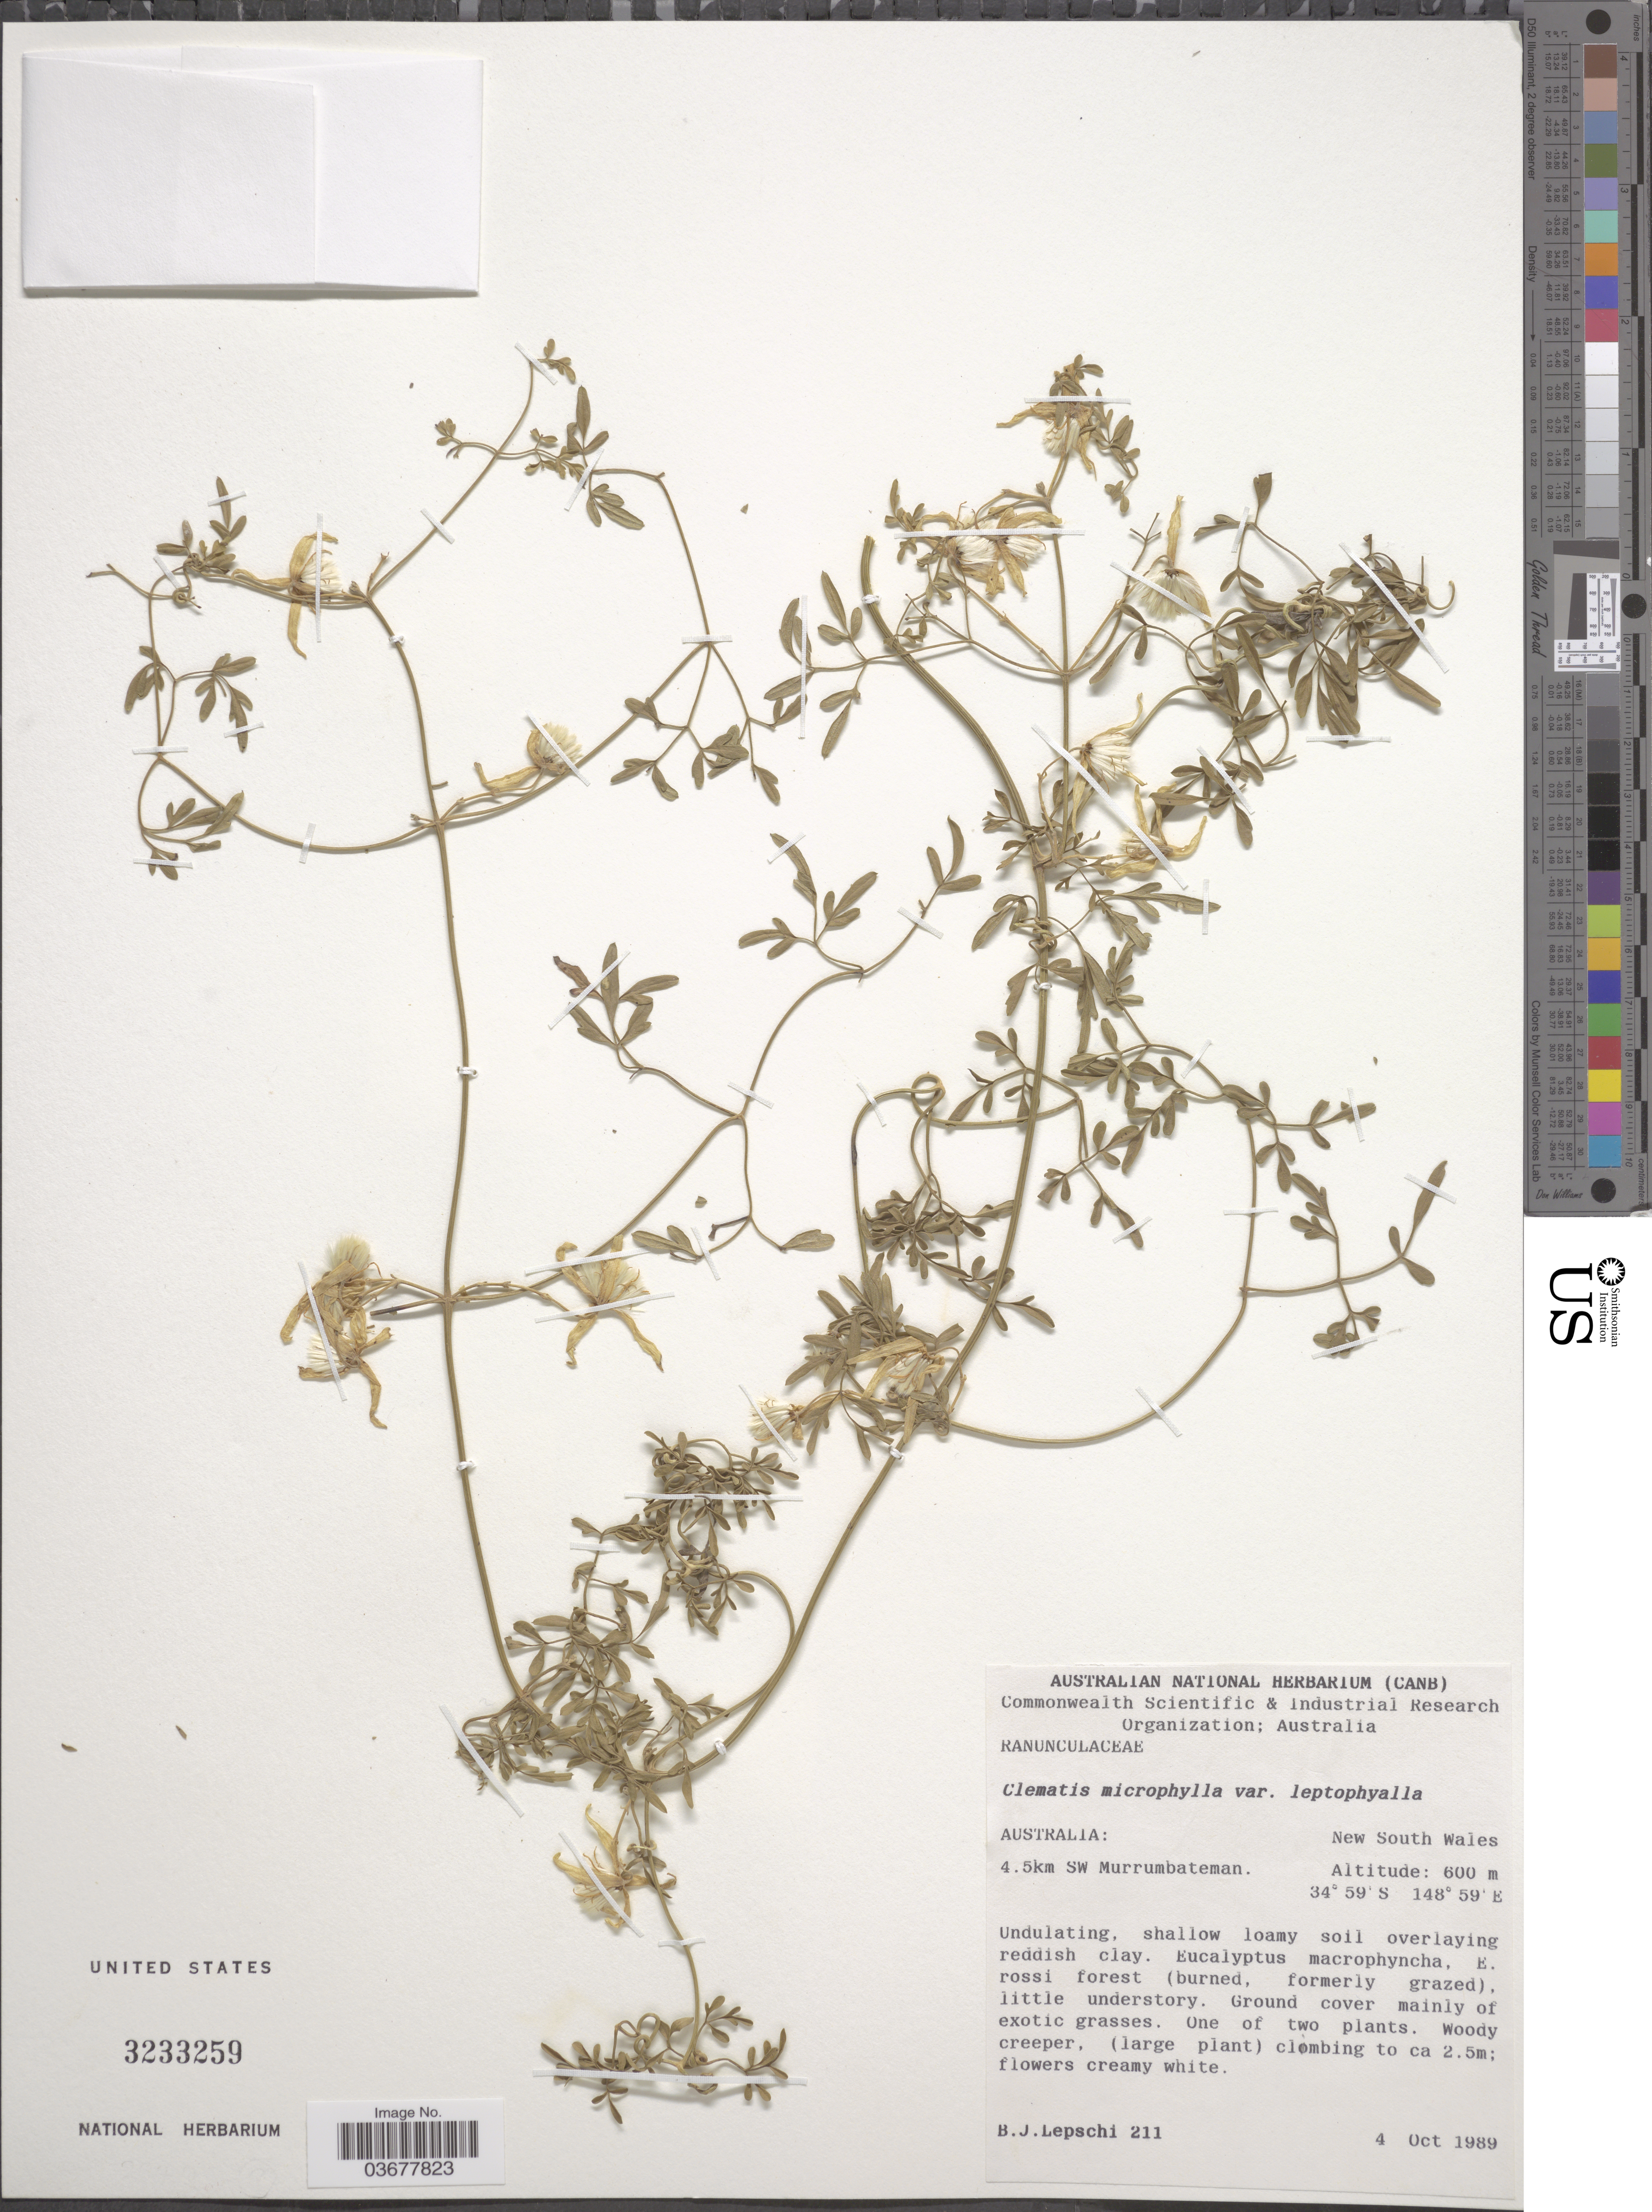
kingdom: Plantae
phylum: Tracheophyta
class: Magnoliopsida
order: Ranunculales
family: Ranunculaceae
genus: Clematis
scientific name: Clematis microphylla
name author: DC.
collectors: B. Lepschi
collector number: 211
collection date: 1989-10-04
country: Australia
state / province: New South Wales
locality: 4.5km SW Murrumbateman.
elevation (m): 600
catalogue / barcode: US 3233259